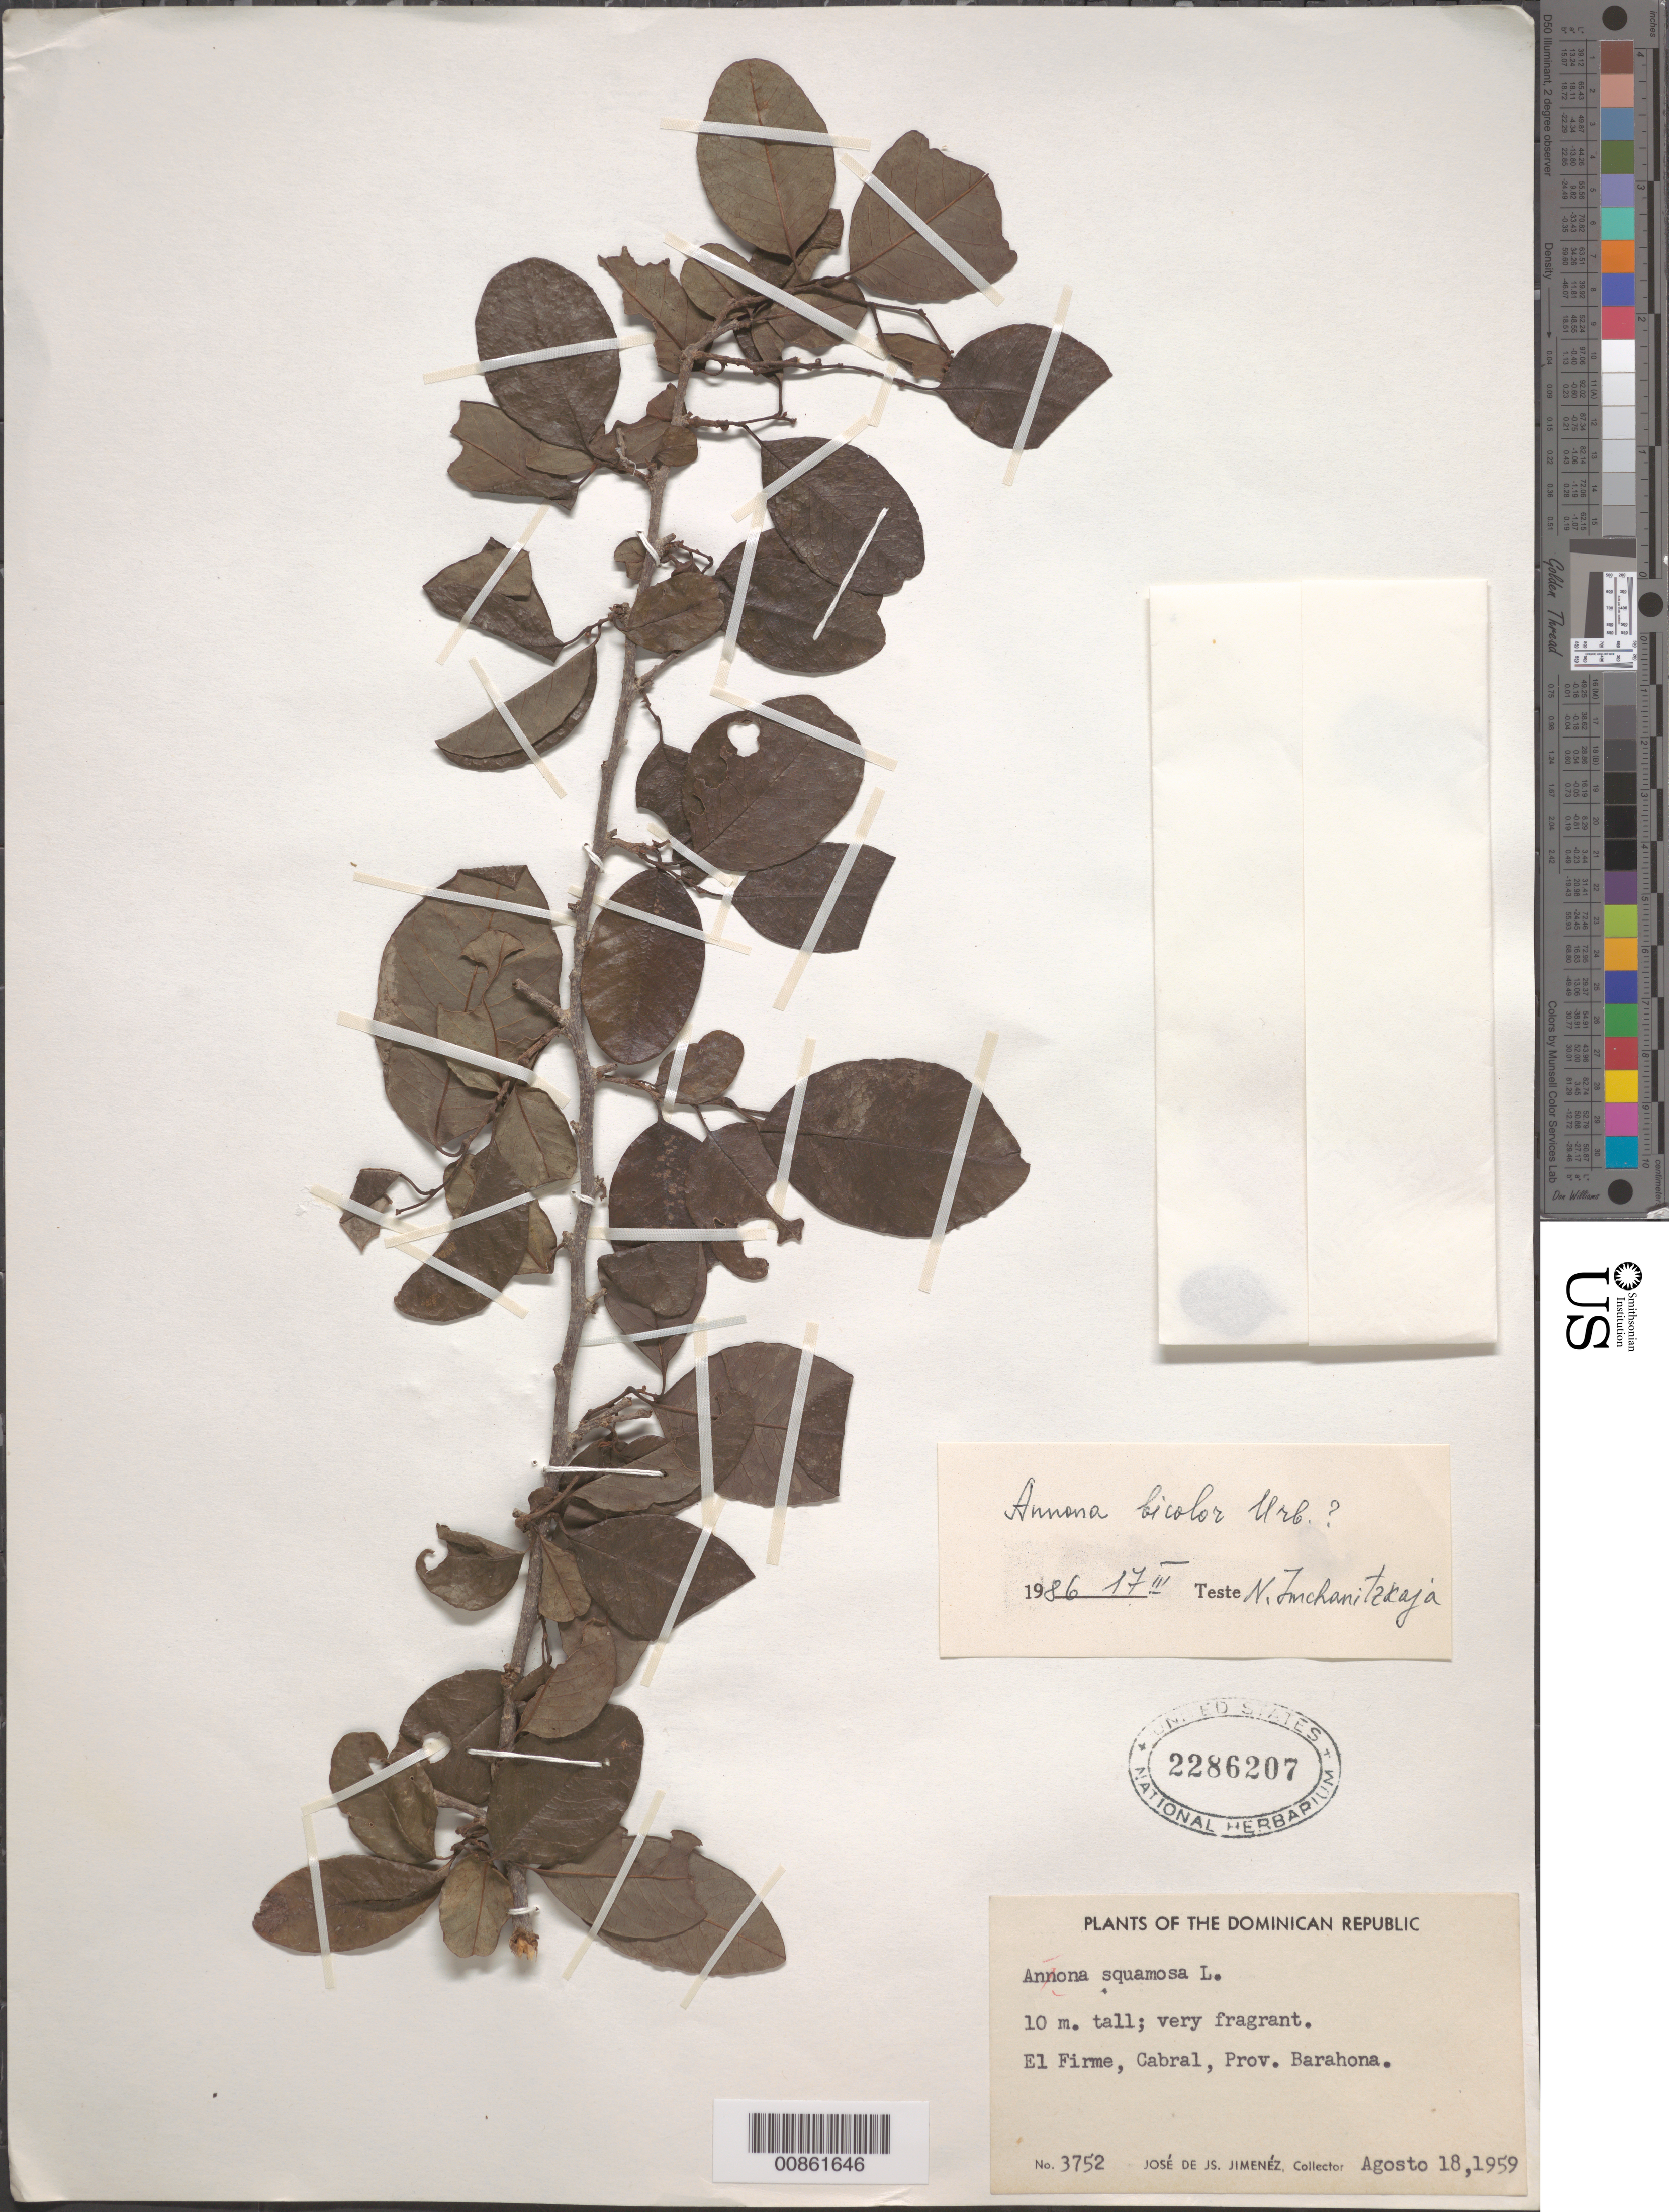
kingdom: Plantae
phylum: Tracheophyta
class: Magnoliopsida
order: Magnoliales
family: Annonaceae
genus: Annona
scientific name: Annona bicolor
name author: Urb.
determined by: Imchanitzkaja, N.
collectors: J. J. Jiménez Almonte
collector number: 3752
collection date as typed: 18 Aug 1959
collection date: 1959-08-18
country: Dominican Republic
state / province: Barahona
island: Hispaniola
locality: El Firme, Cabral.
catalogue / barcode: US 2286207